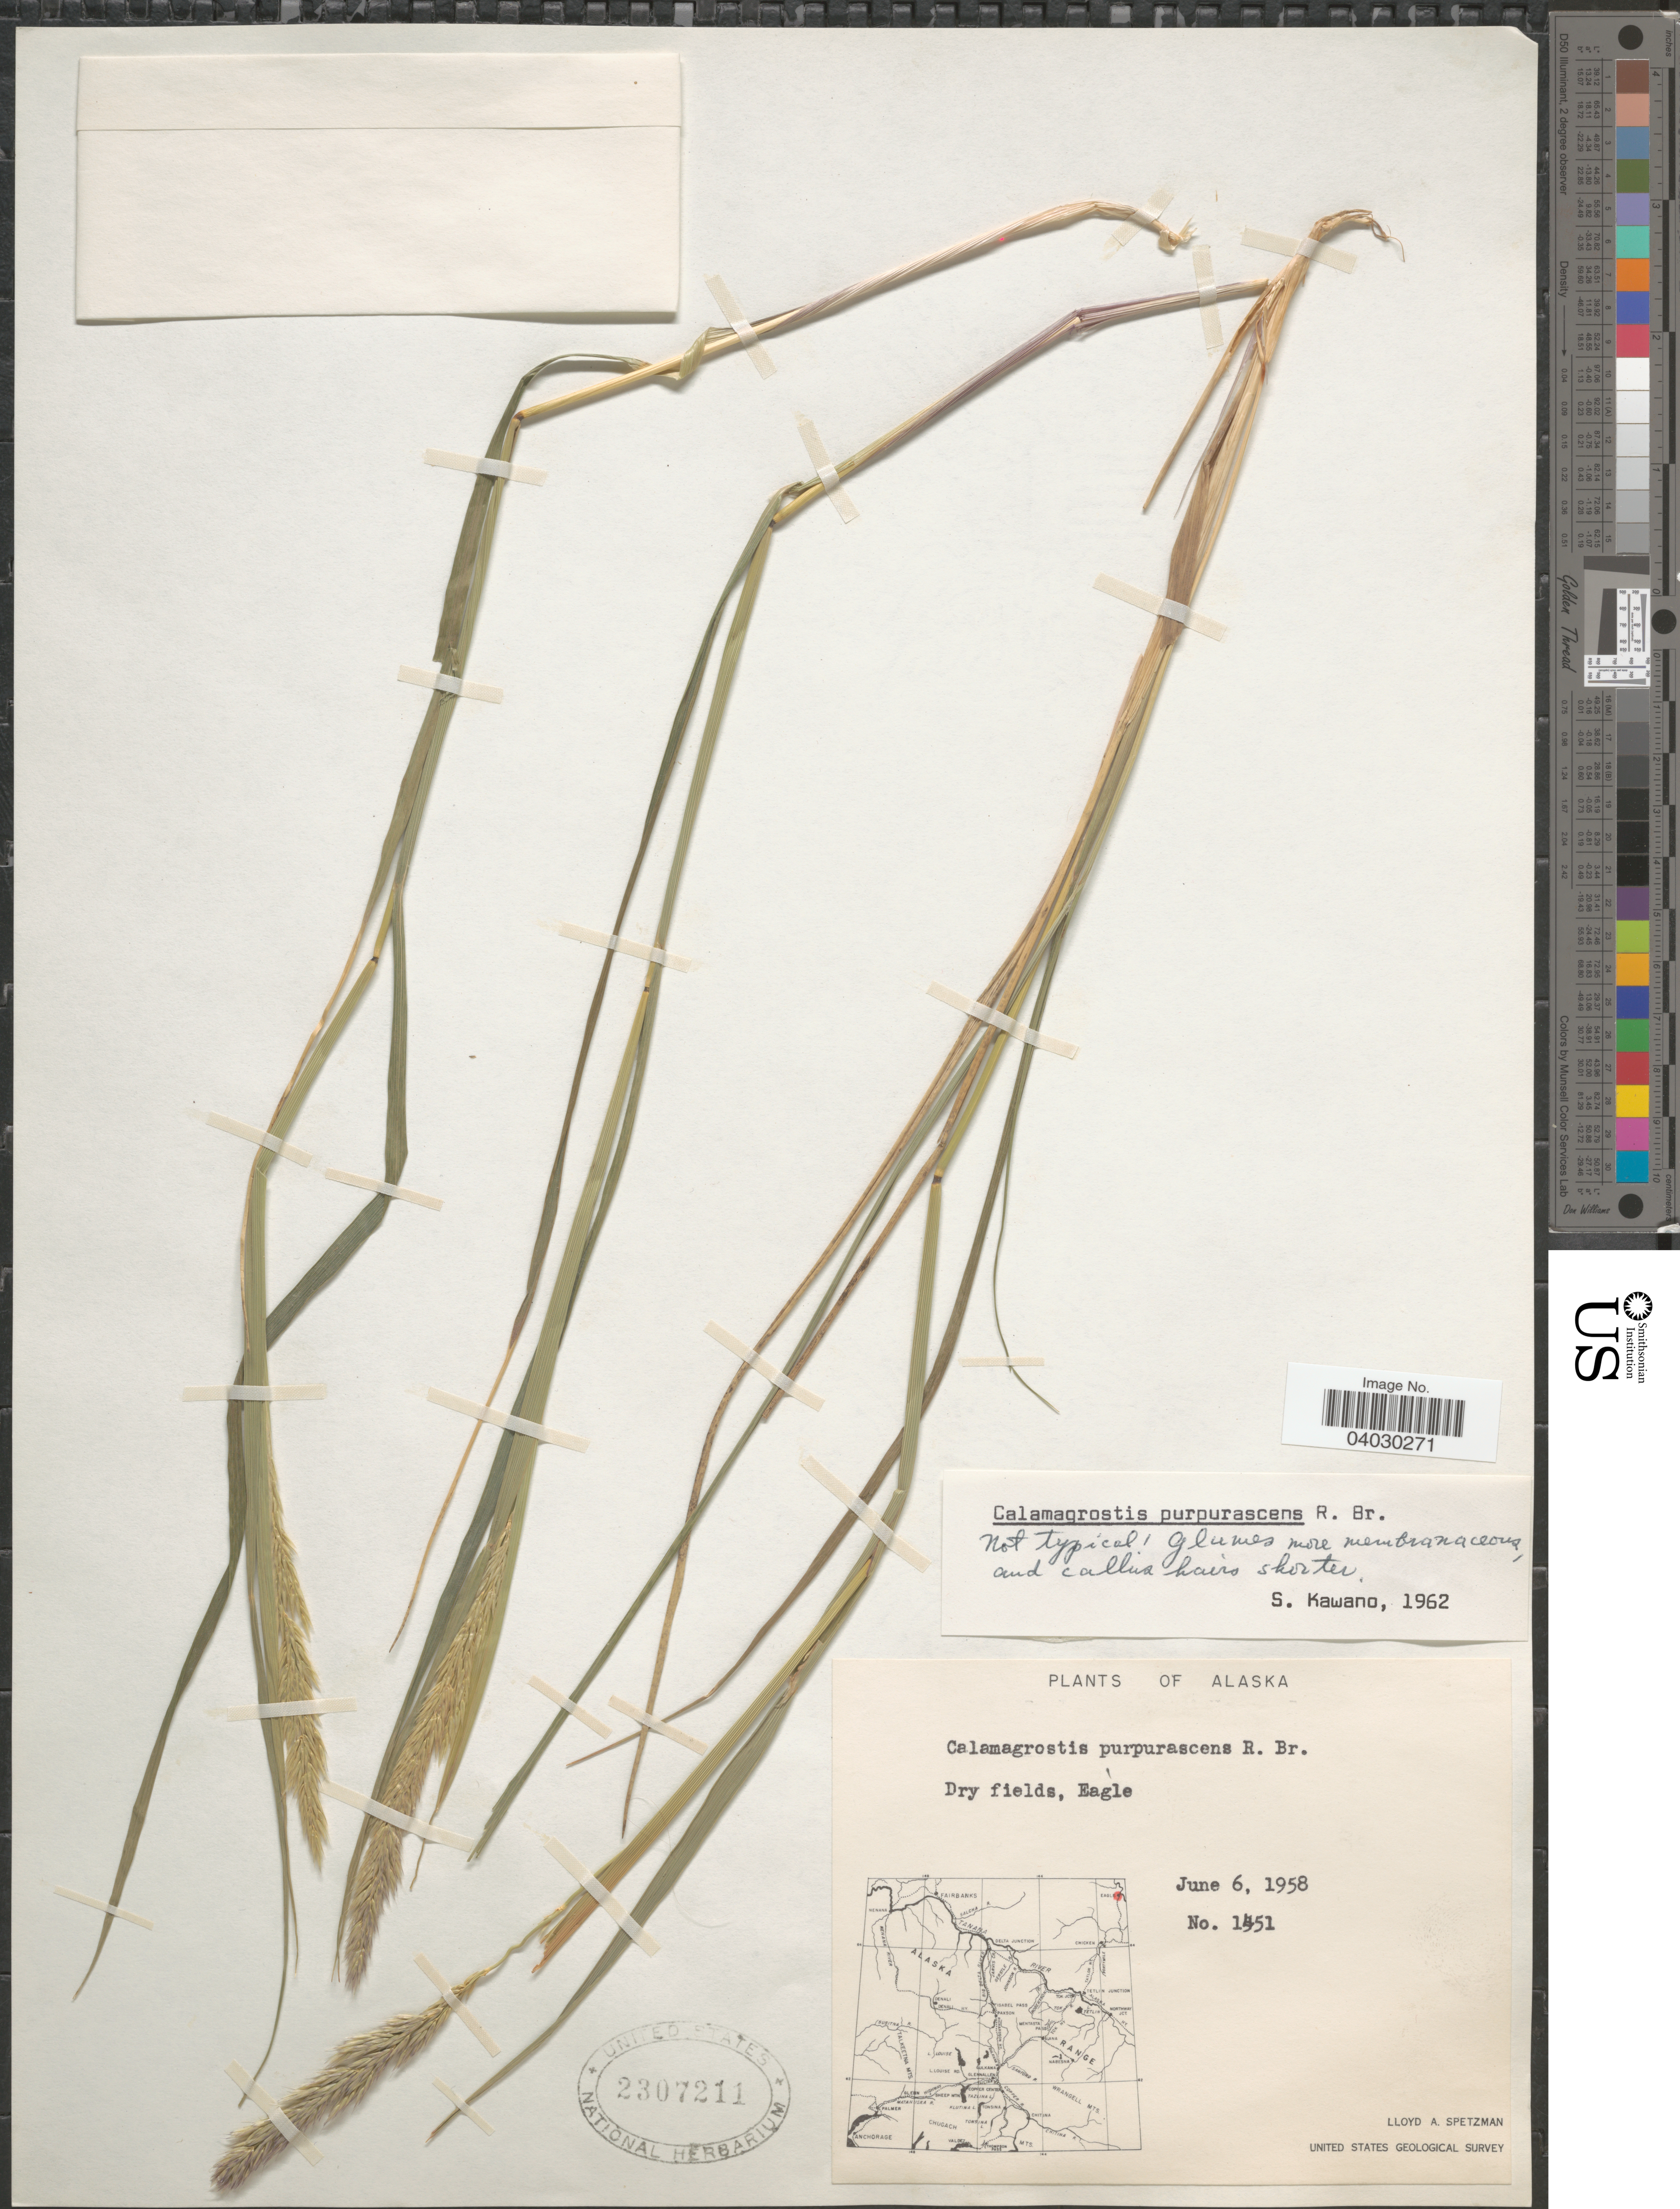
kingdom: Plantae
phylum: Tracheophyta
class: Liliopsida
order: Poales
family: Poaceae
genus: Calamagrostis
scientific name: Calamagrostis purpurascens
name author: R. Br.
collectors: L. Spetzman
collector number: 1451*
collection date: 1958-06-06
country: United States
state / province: Alaska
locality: Eagle.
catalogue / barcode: US 2307211